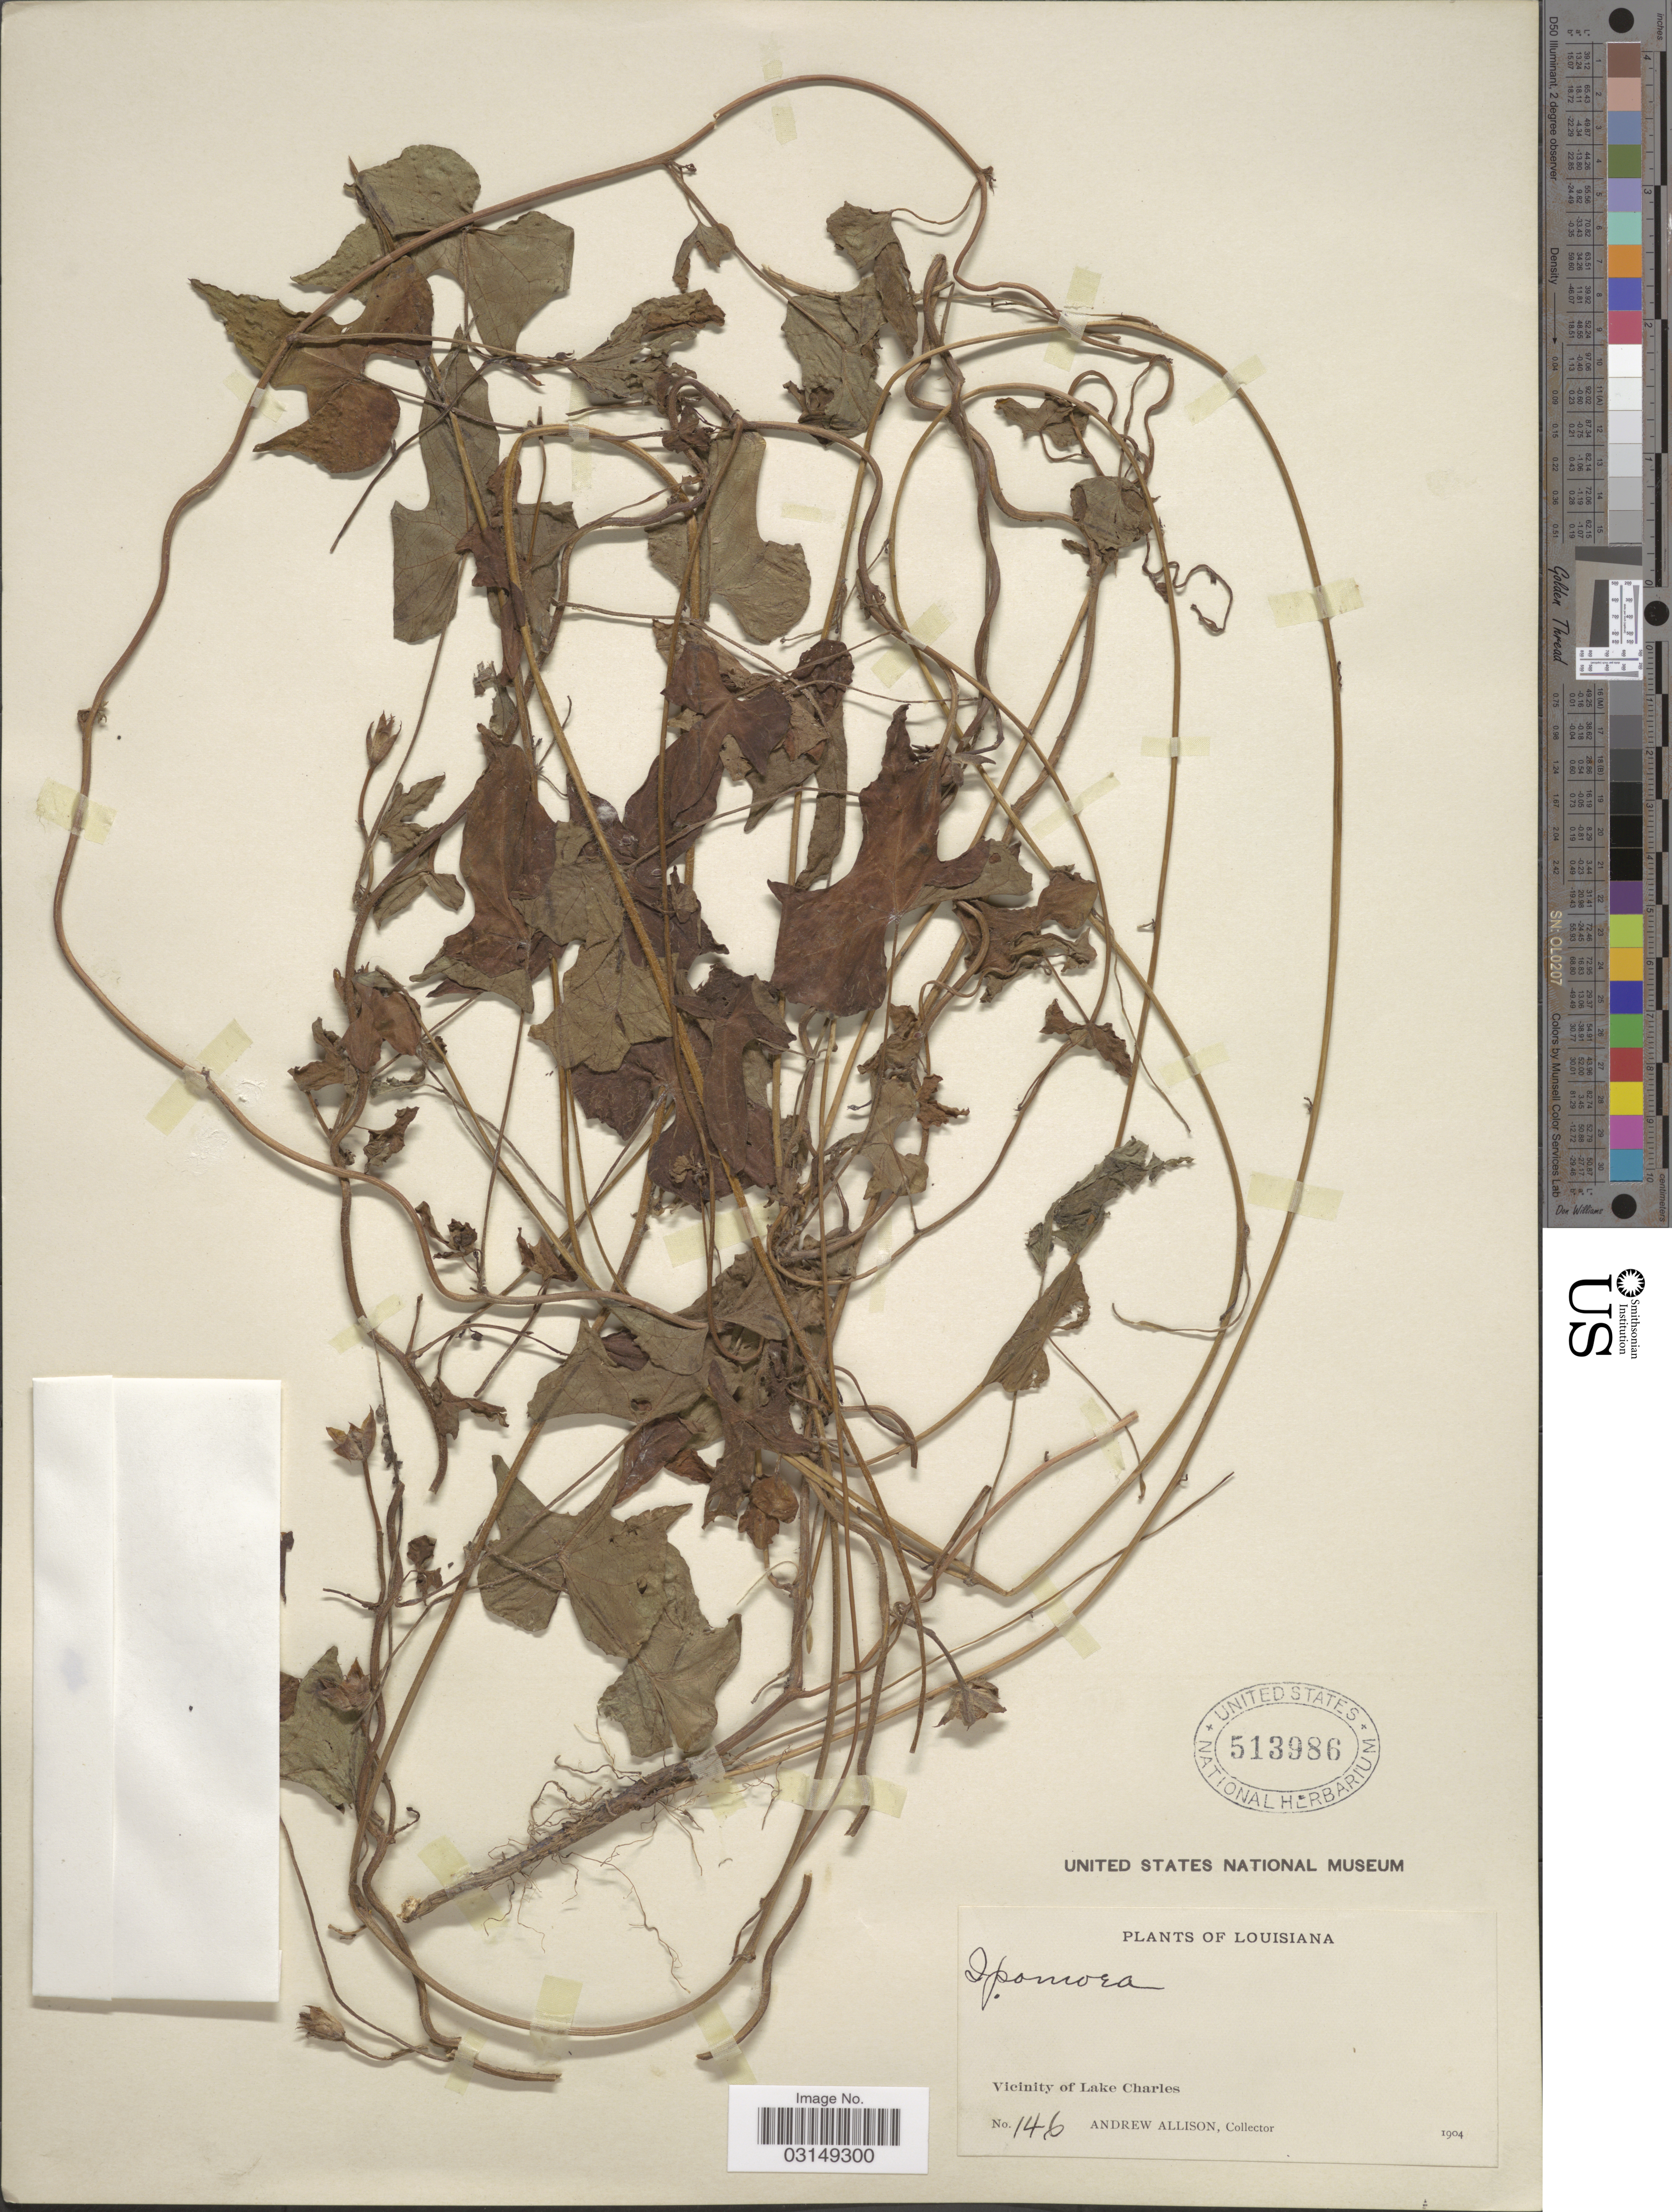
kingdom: Plantae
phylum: Tracheophyta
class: Magnoliopsida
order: Solanales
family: Convolvulaceae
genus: Ipomoea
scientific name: Ipomoea trichocarpa var. trichocarpa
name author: Elliott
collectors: A. Allison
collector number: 146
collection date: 1904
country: United States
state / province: Louisiana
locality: Vicinity of Lake Charles.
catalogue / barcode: US 513986